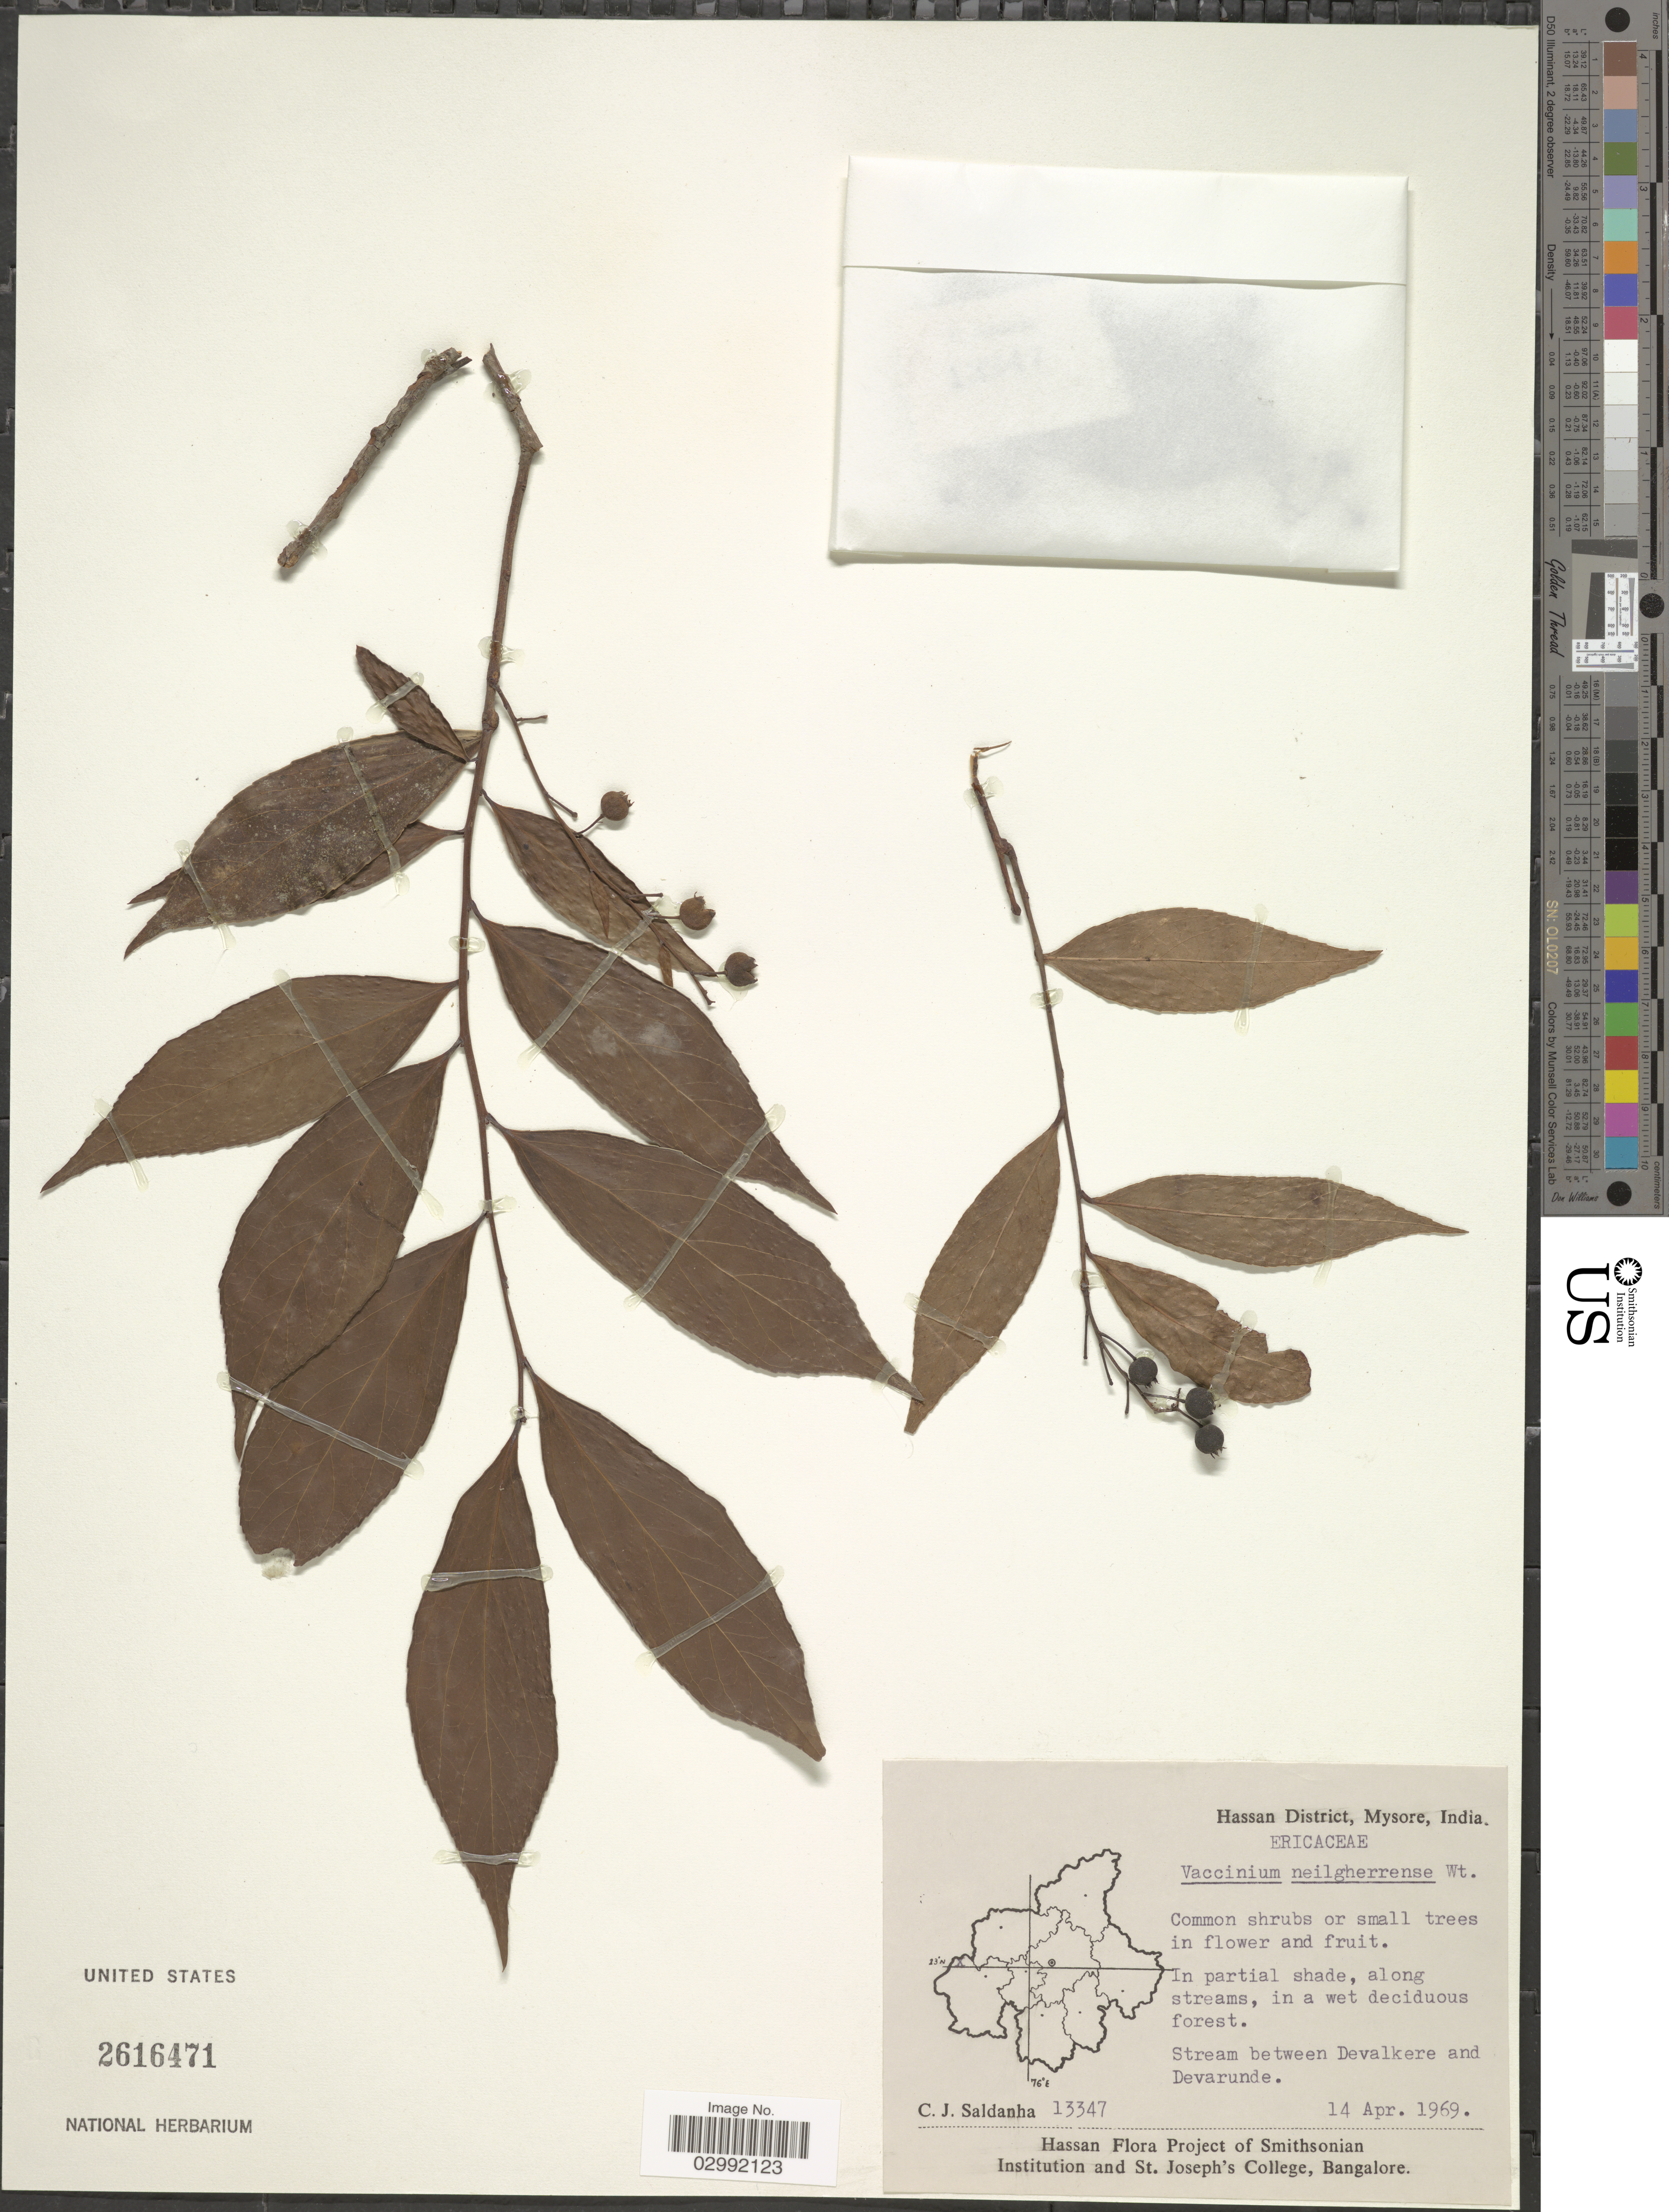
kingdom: Plantae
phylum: Tracheophyta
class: Magnoliopsida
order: Ericales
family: Ericaceae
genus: Vaccinium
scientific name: Vaccinium neilgherrense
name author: Wight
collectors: C. J. Saldanha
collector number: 13347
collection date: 1969-04-14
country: India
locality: Hassan District, Mysore, Stream between Devalkere and Devarunde.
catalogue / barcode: US 2616471